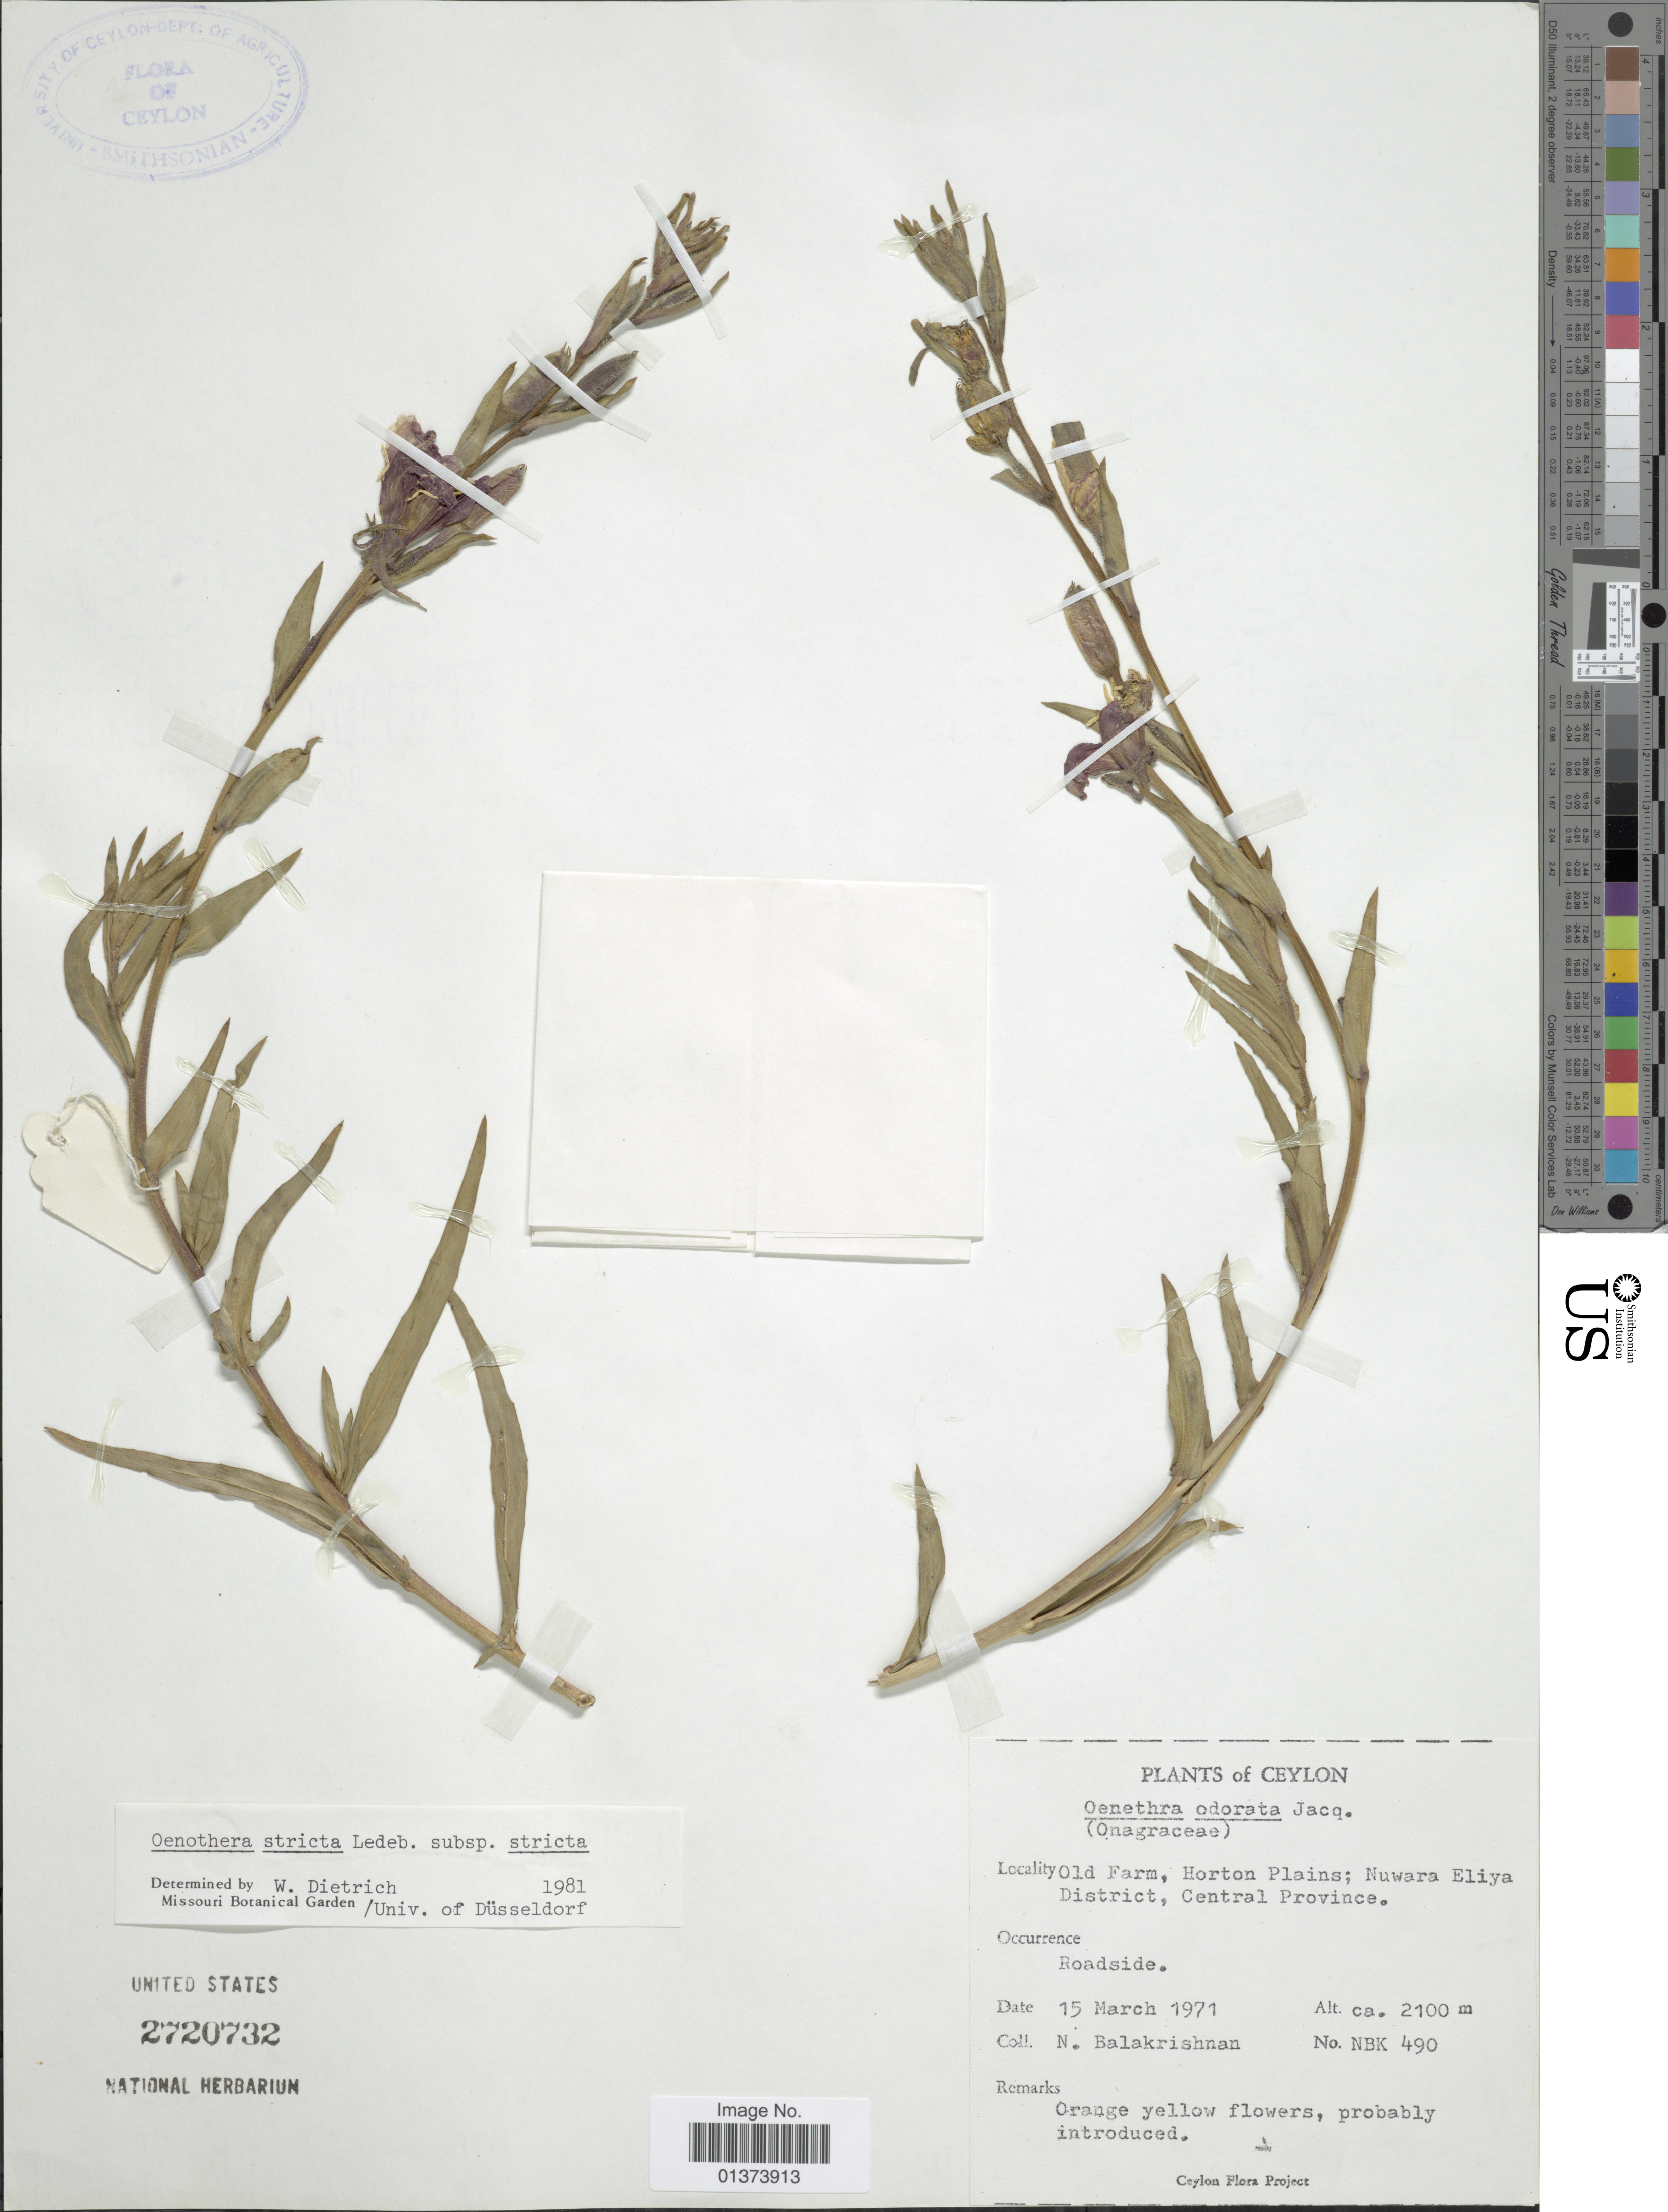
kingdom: Plantae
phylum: Tracheophyta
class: Magnoliopsida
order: Myrtales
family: Onagraceae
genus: Oenothera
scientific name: Oenothera stricta subsp. stricta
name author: Ledeb. ex Link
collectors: N. Balakrishnan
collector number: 490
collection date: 1971-03-15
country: Sri Lanka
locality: Ceylon. Old Farm, Horton Plains; Nuwara Eliya District, Central Province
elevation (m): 2100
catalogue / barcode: US 2720732